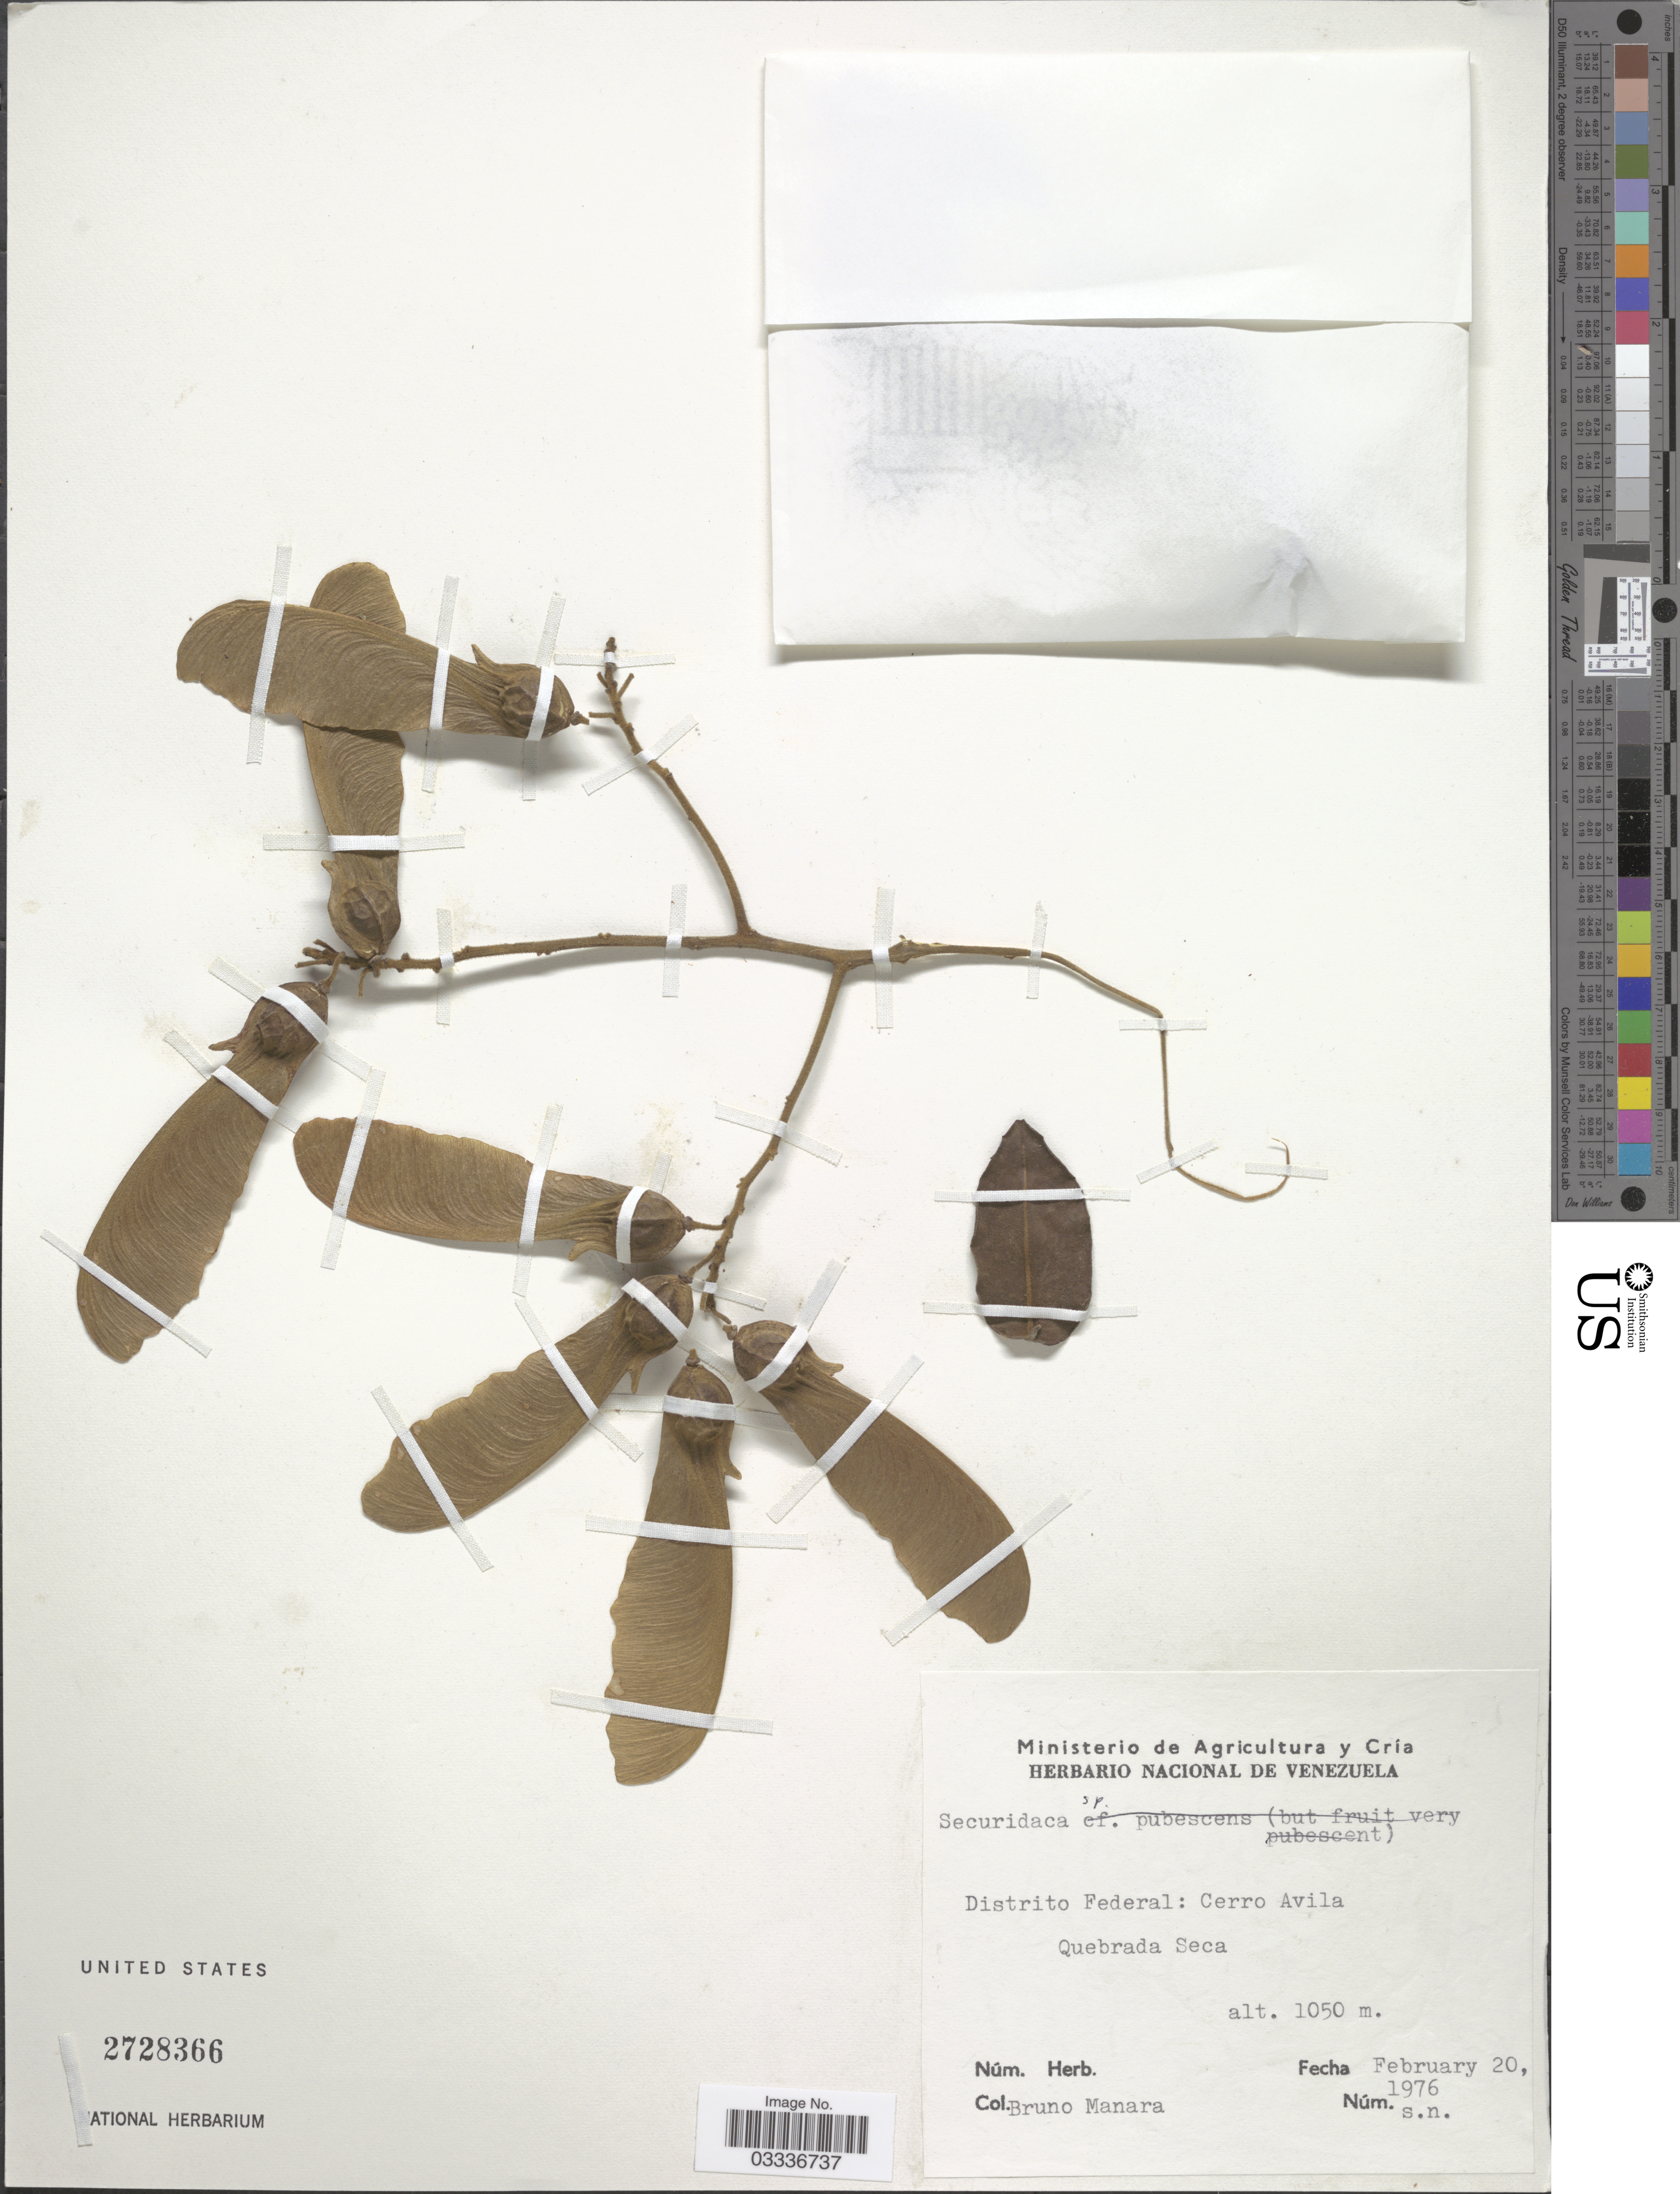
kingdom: Plantae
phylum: Tracheophyta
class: Magnoliopsida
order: Fabales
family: Polygalaceae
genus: Securidaca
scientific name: Securidaca sp.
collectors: B. Manara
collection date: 1976-02-20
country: Venezuela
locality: Distrito Federal: Cerro Avila. Quebrada Seca.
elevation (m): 1050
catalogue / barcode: US 2728366